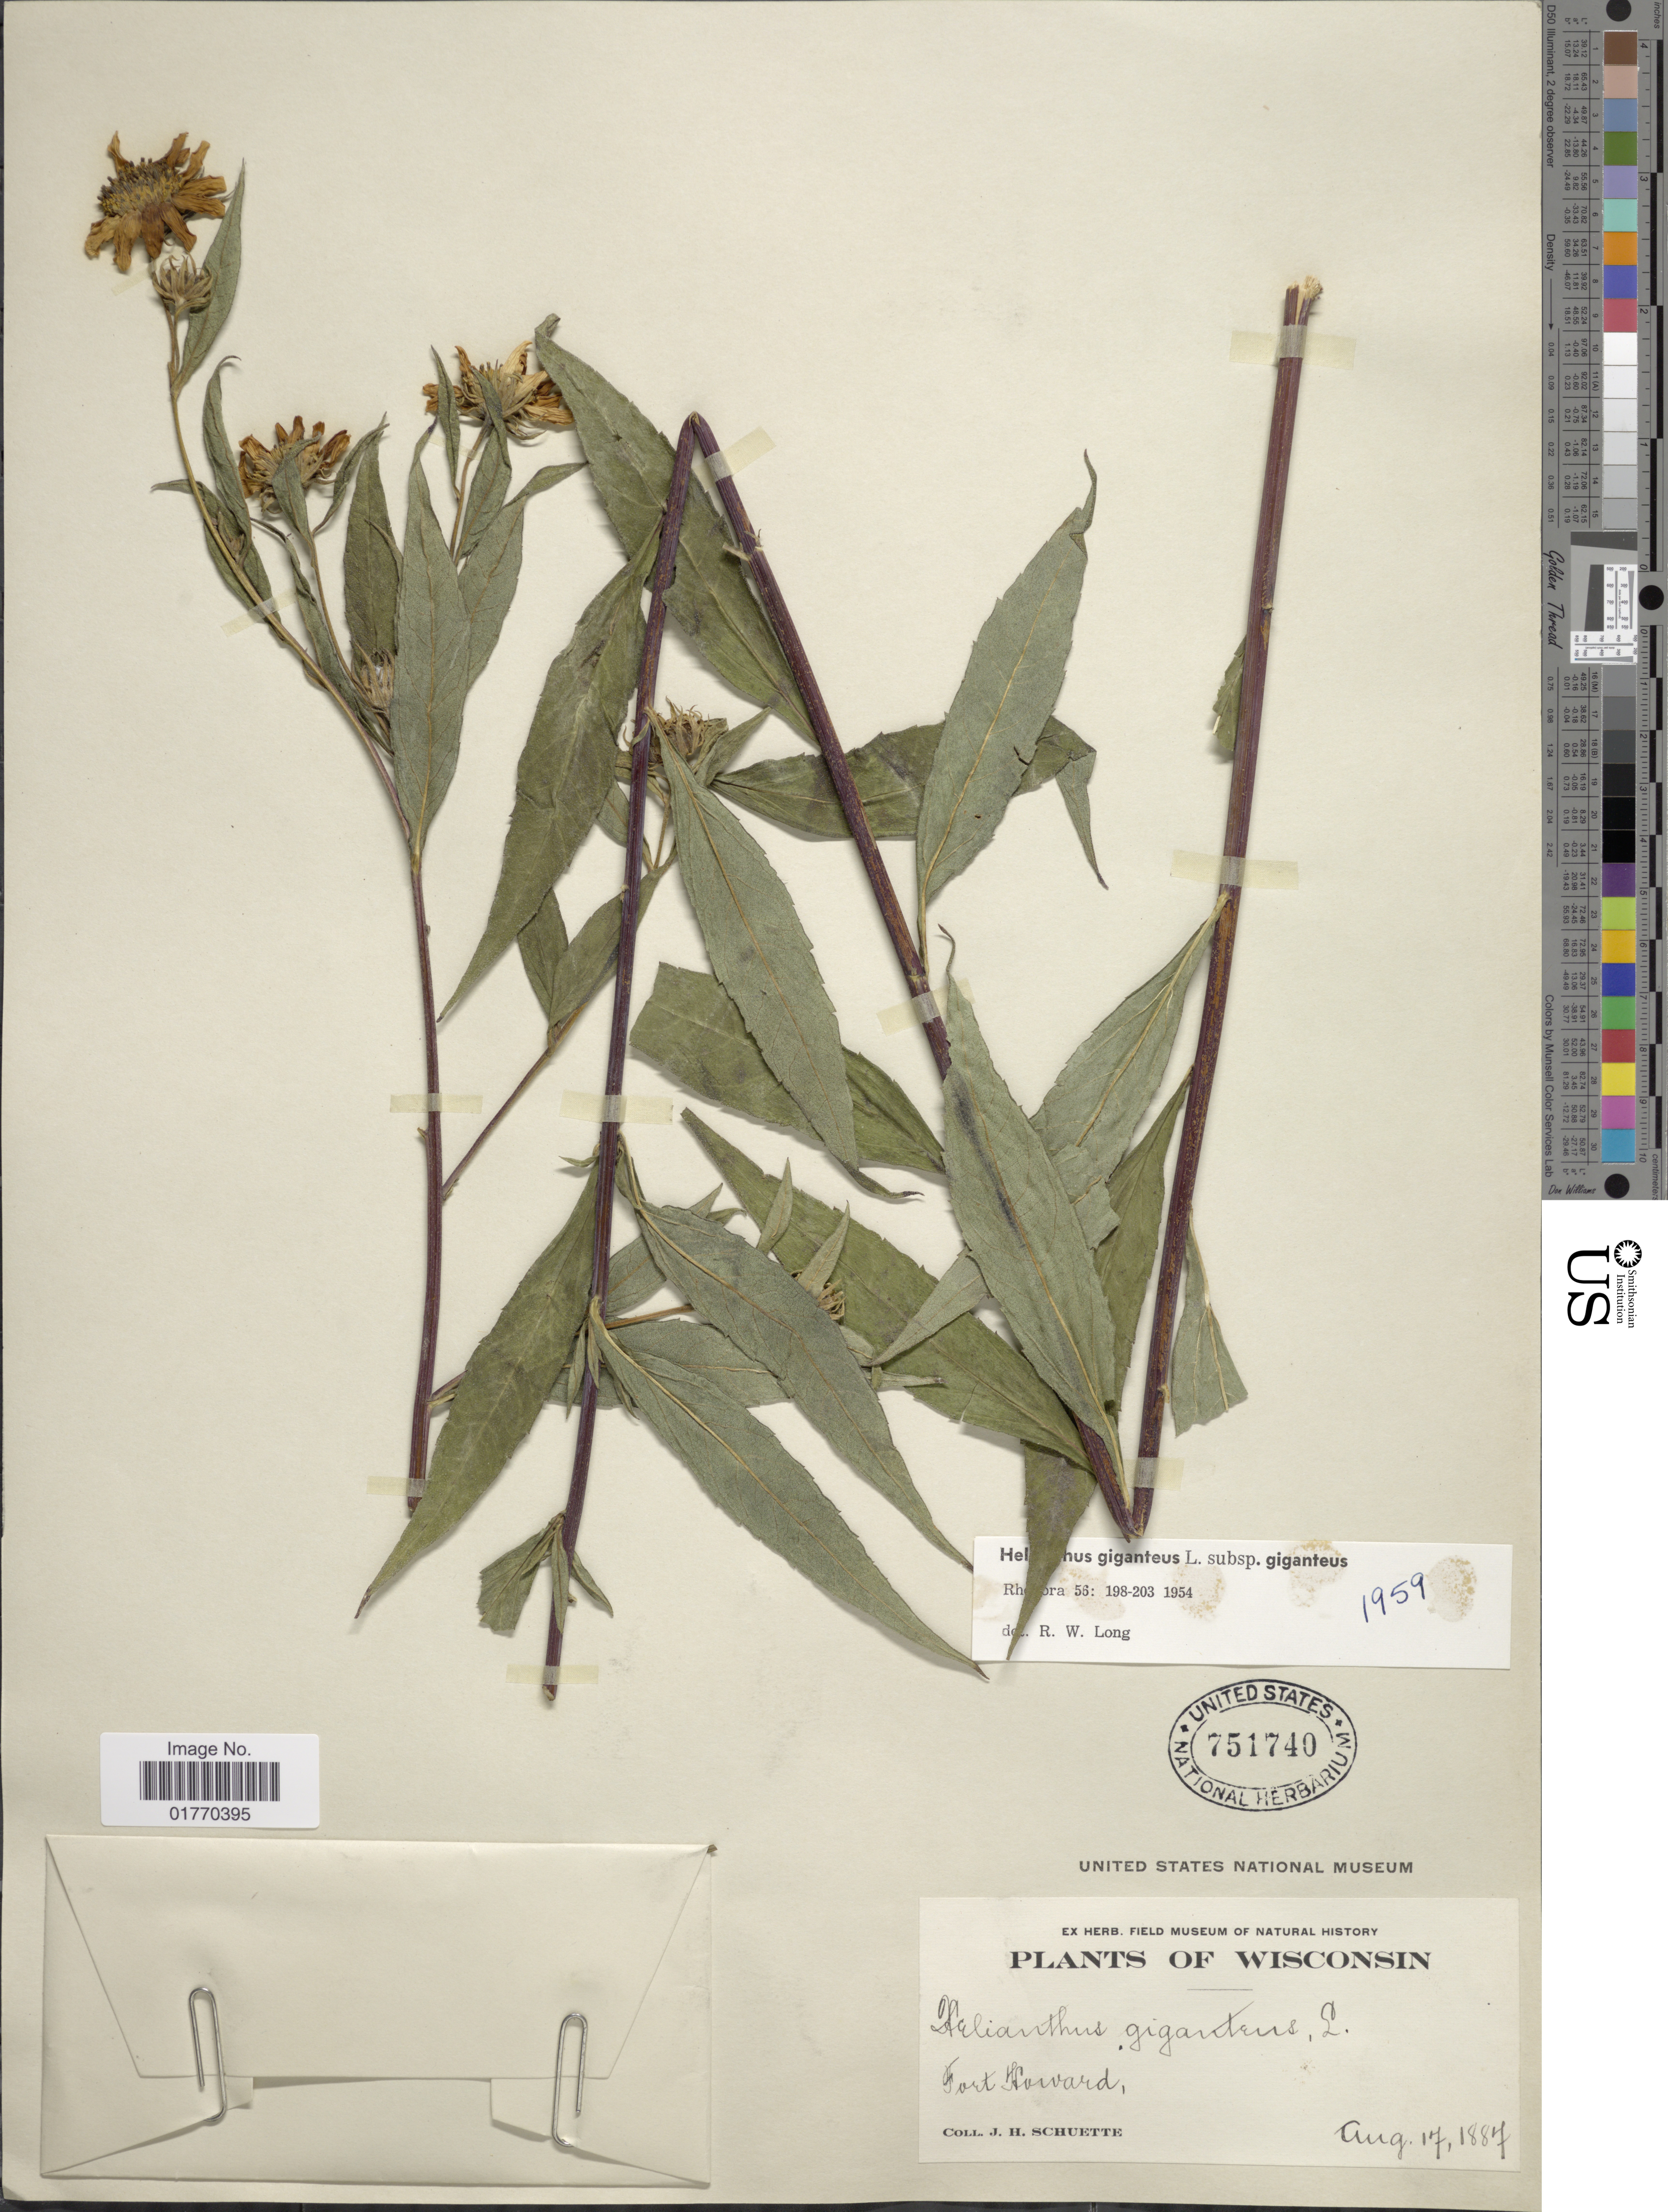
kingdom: Plantae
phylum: Tracheophyta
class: Magnoliopsida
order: Asterales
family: Asteraceae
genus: Helianthus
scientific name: Helianthus giganteus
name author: L.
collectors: J. H. Schuette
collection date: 1887-08-17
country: United States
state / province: Wisconsin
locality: Fort Harvard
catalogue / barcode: US 751740